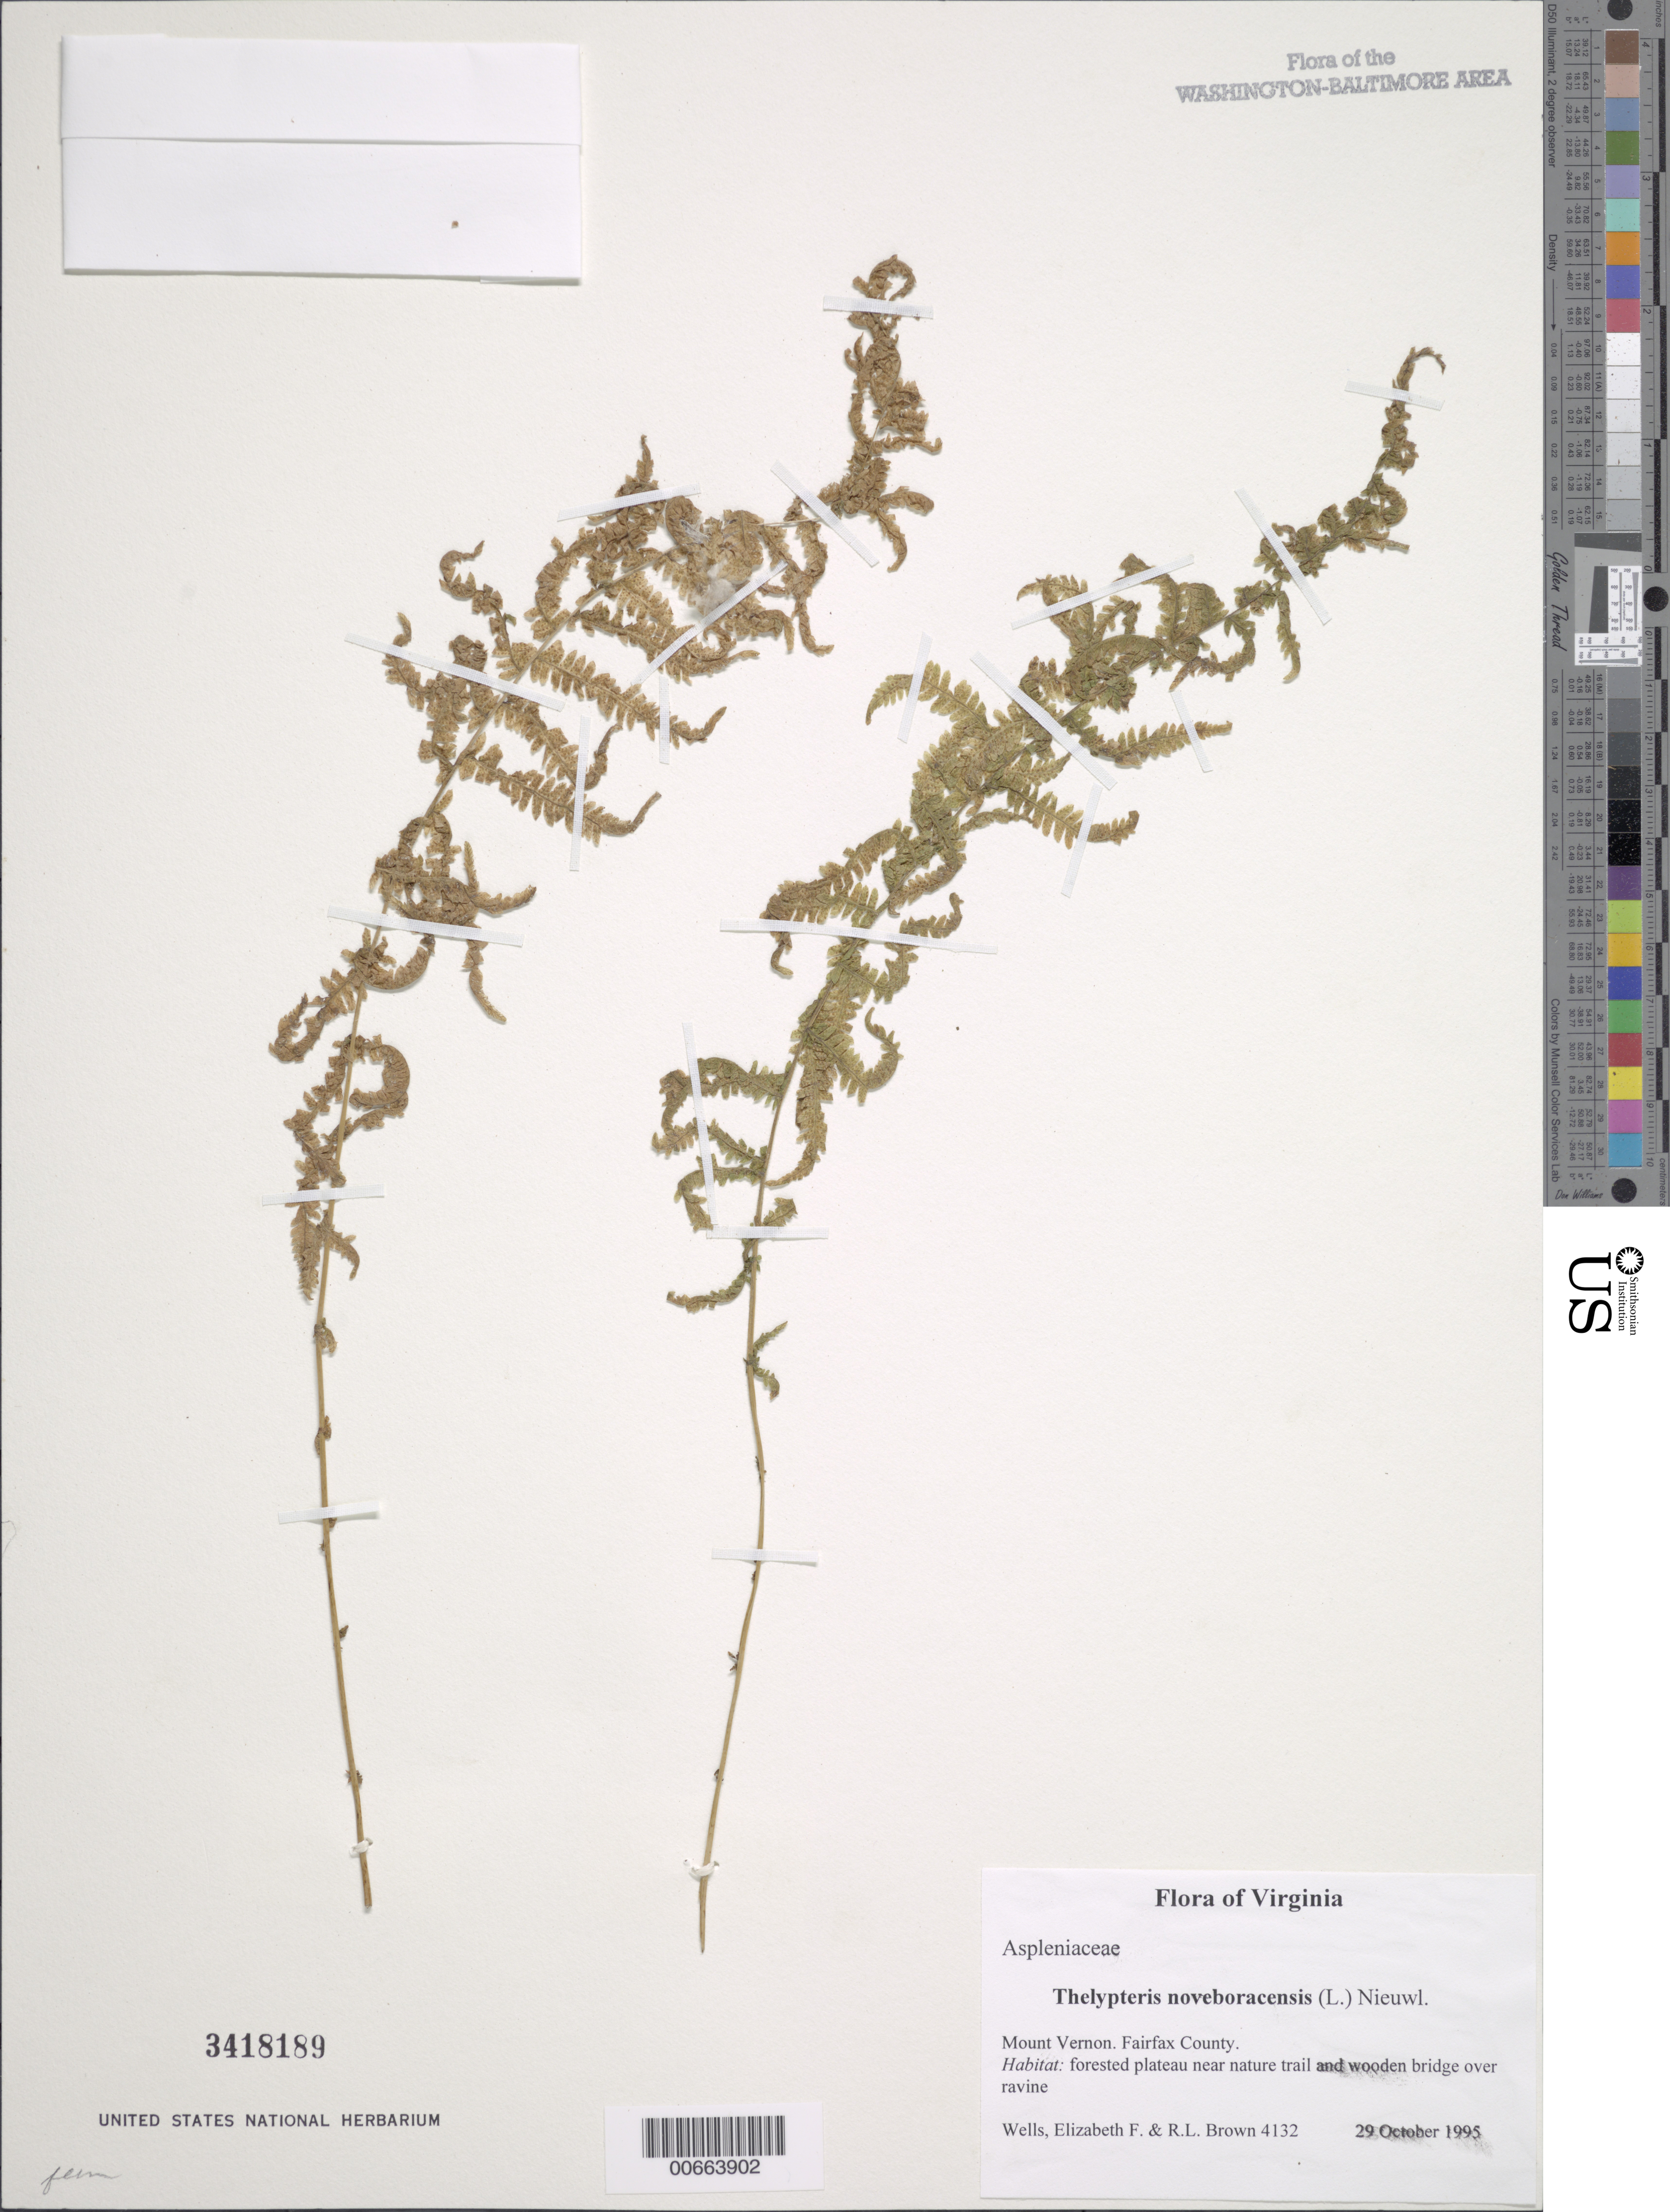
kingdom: Plantae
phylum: Tracheophyta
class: Polypodiopsida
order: Polypodiales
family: Thelypteridaceae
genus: Parathelypteris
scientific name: Parathelypteris noveboracensis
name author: (L.) Ching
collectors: E. F. Wells & R. L. Brown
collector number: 4132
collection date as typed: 29 Oct 1995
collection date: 1995-10-29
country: United States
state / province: Virginia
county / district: Fairfax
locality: Mount Vernon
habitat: forested plateau near nature trail and wooden bridge over ravine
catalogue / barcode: US 3418189